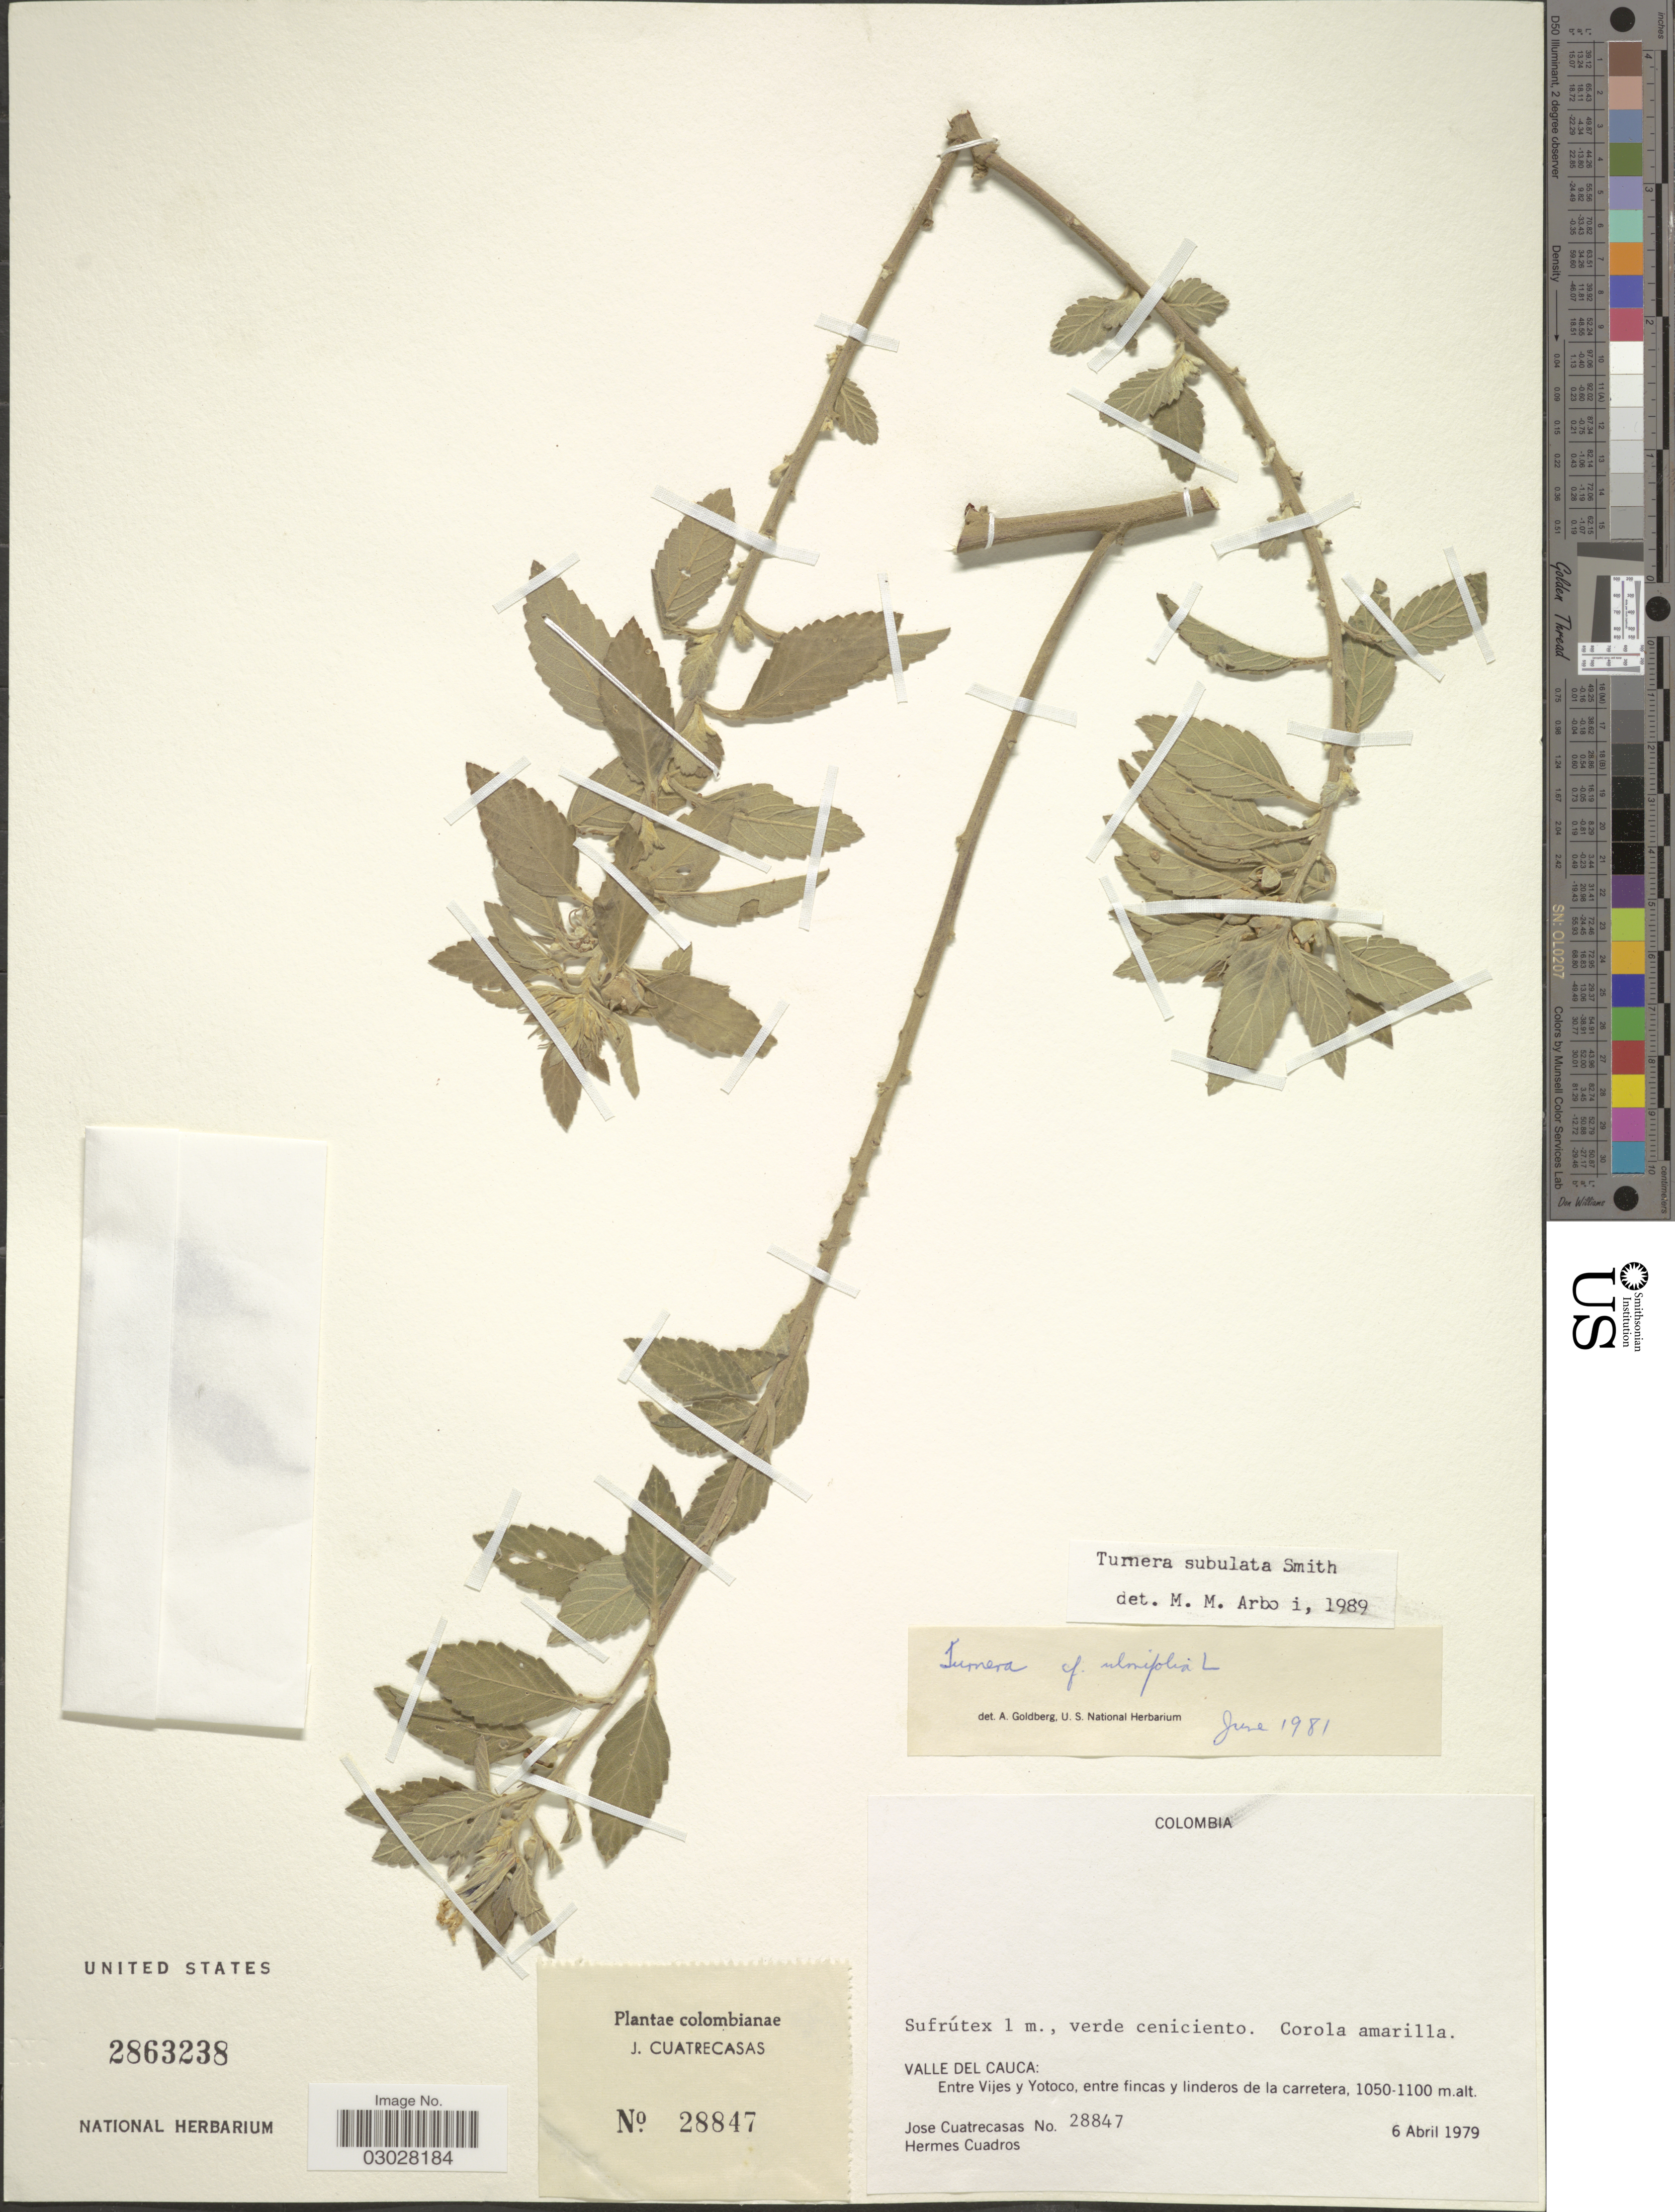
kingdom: Plantae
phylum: Tracheophyta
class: Magnoliopsida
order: Malpighiales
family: Turneraceae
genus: Turnera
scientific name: Turnera subulata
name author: Sm.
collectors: J. Cuatrecasas & H. Cuadros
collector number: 28847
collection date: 1979-04-06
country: Colombia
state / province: Valle del Cauca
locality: Entre Vijes y Yotoco, entre fincas y linderos de la carretera.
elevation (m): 1050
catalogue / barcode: US 2863238